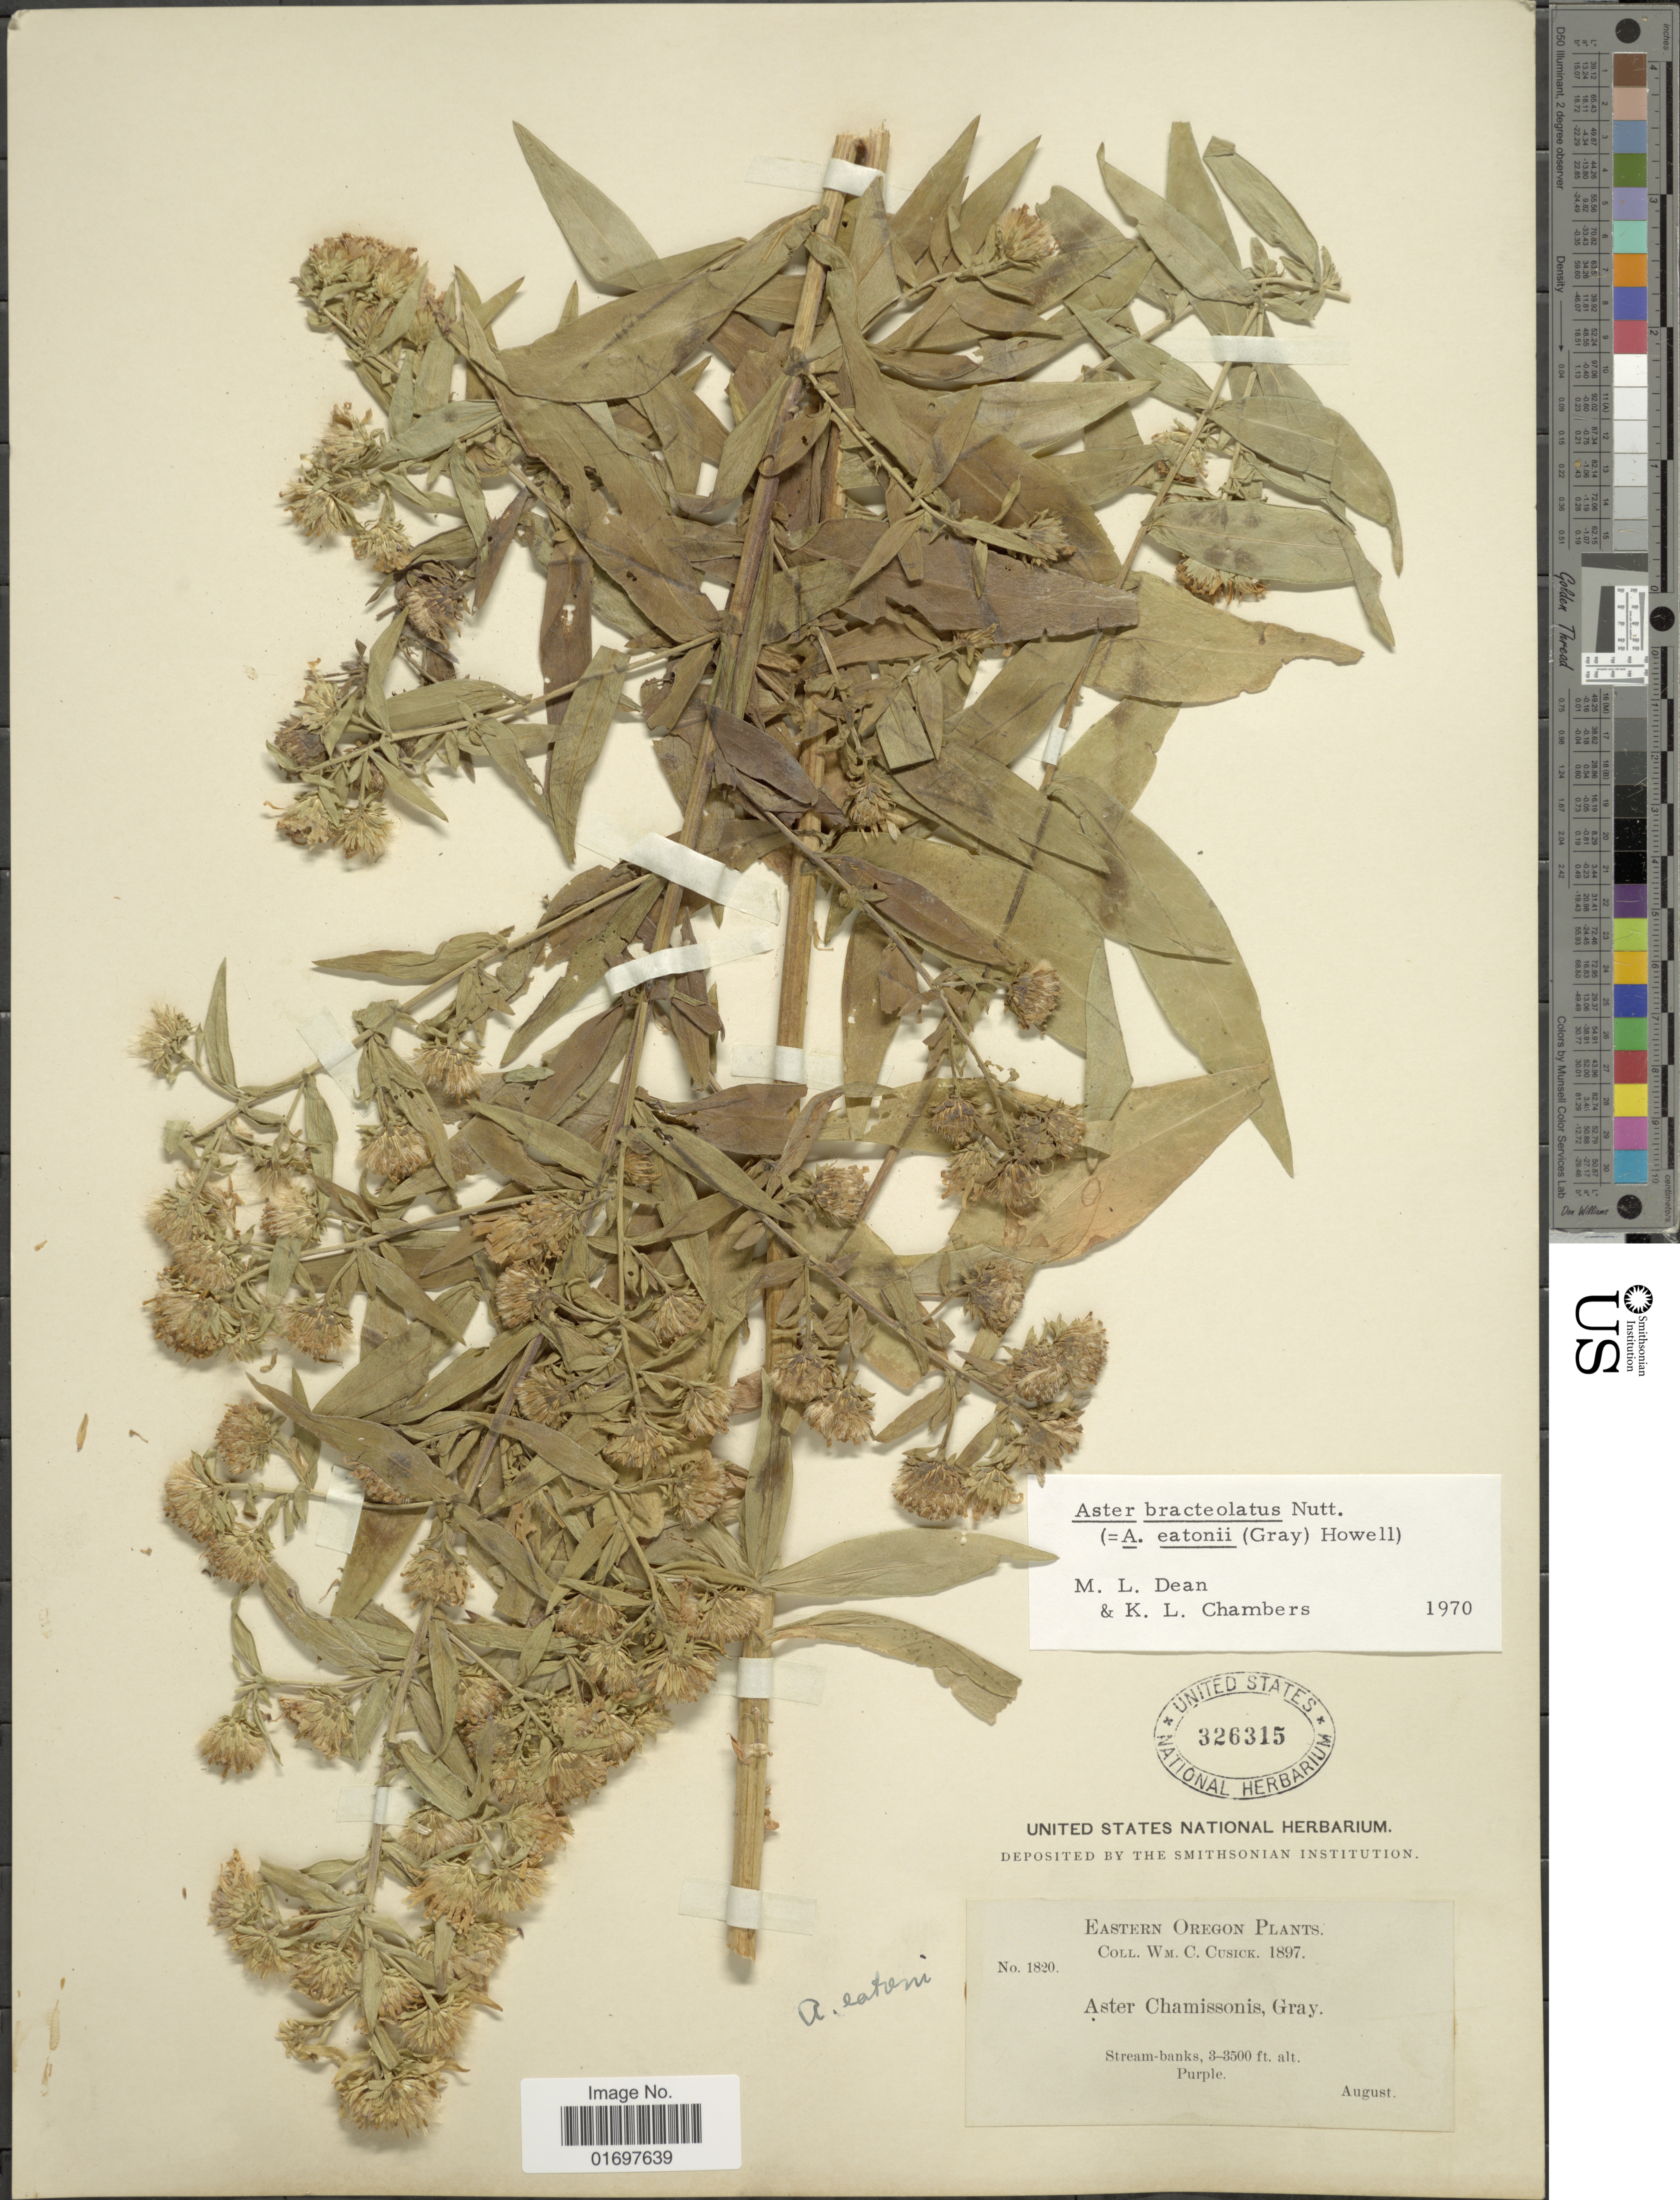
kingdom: Plantae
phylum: Tracheophyta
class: Magnoliopsida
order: Asterales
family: Asteraceae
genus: Symphyotrichum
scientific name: Symphyotrichum bracteolatum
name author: (Nutt.) G.L. Nesom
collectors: W. C. Cusick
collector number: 1820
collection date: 1897-08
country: United States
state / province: Oregon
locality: Eastern Oregon, Stream-banks, Purple.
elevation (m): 914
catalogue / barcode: US 326315